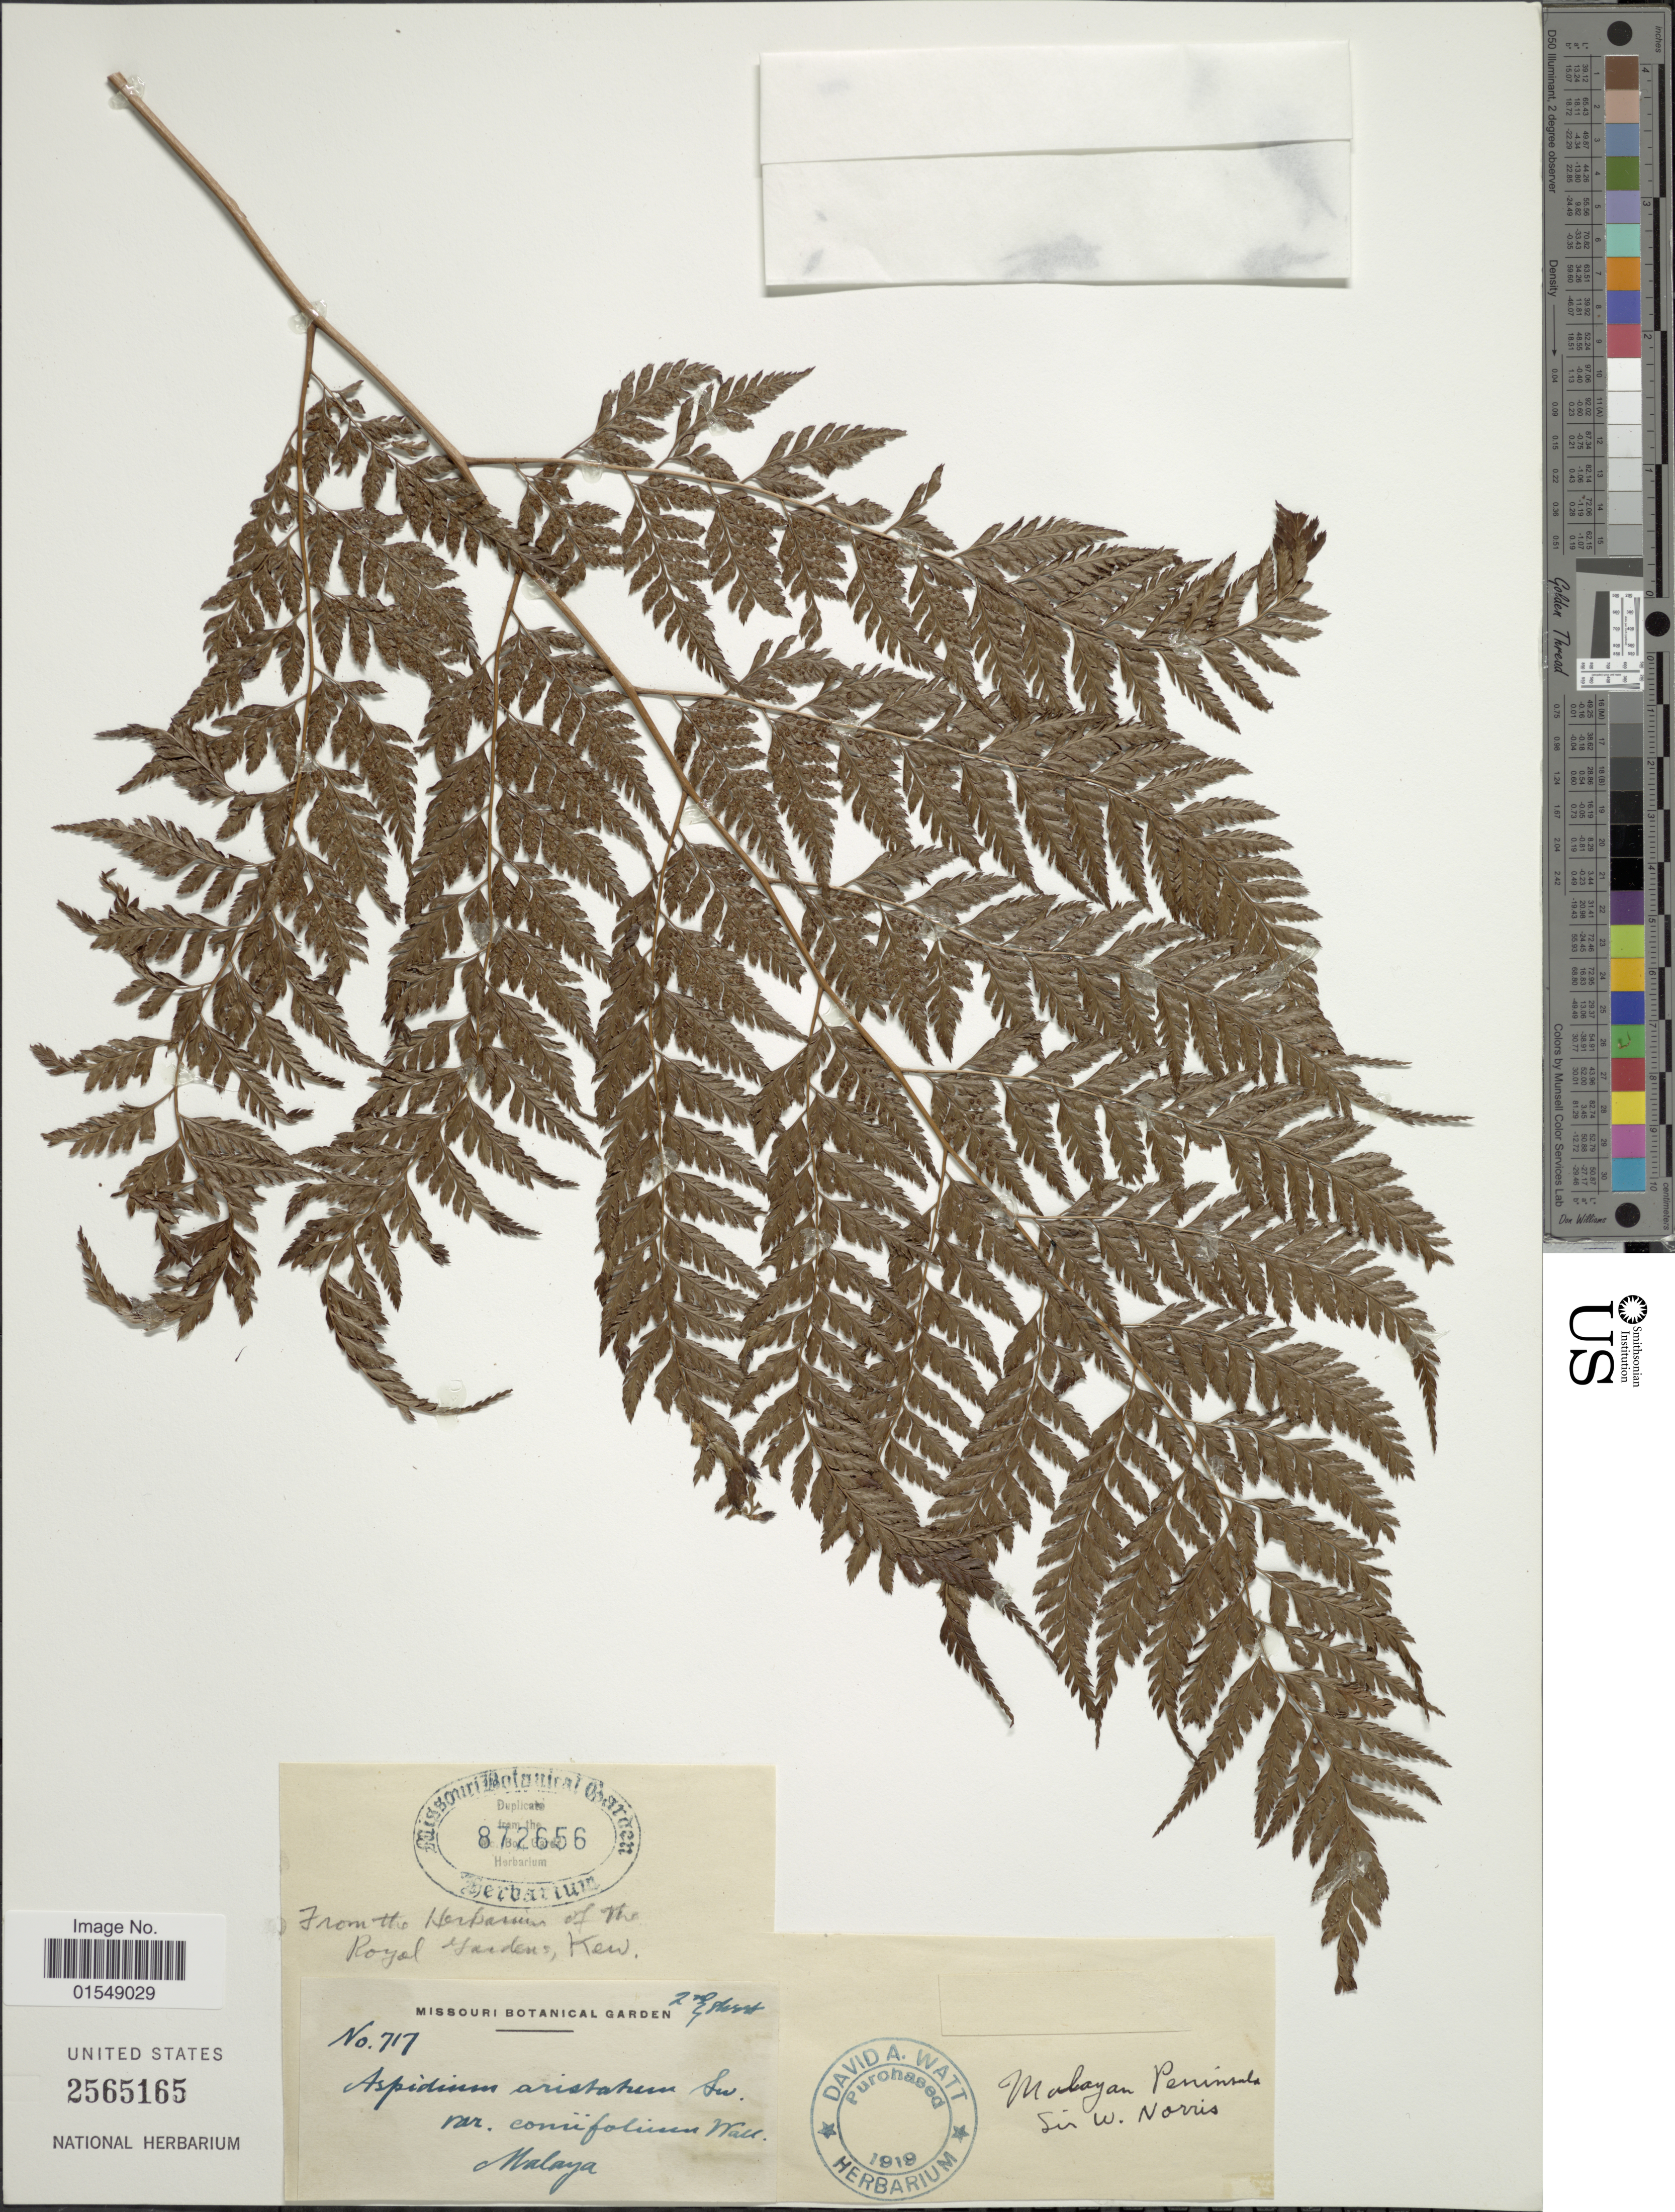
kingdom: Plantae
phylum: Tracheophyta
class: Polypodiopsida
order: Polypodiales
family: Dryopteridaceae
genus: Arachniodes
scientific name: Arachniodes coniifolia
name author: (T. Moore) Ching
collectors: W. Norris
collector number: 717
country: Malaysia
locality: Malayan, Peninsula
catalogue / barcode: US 872656